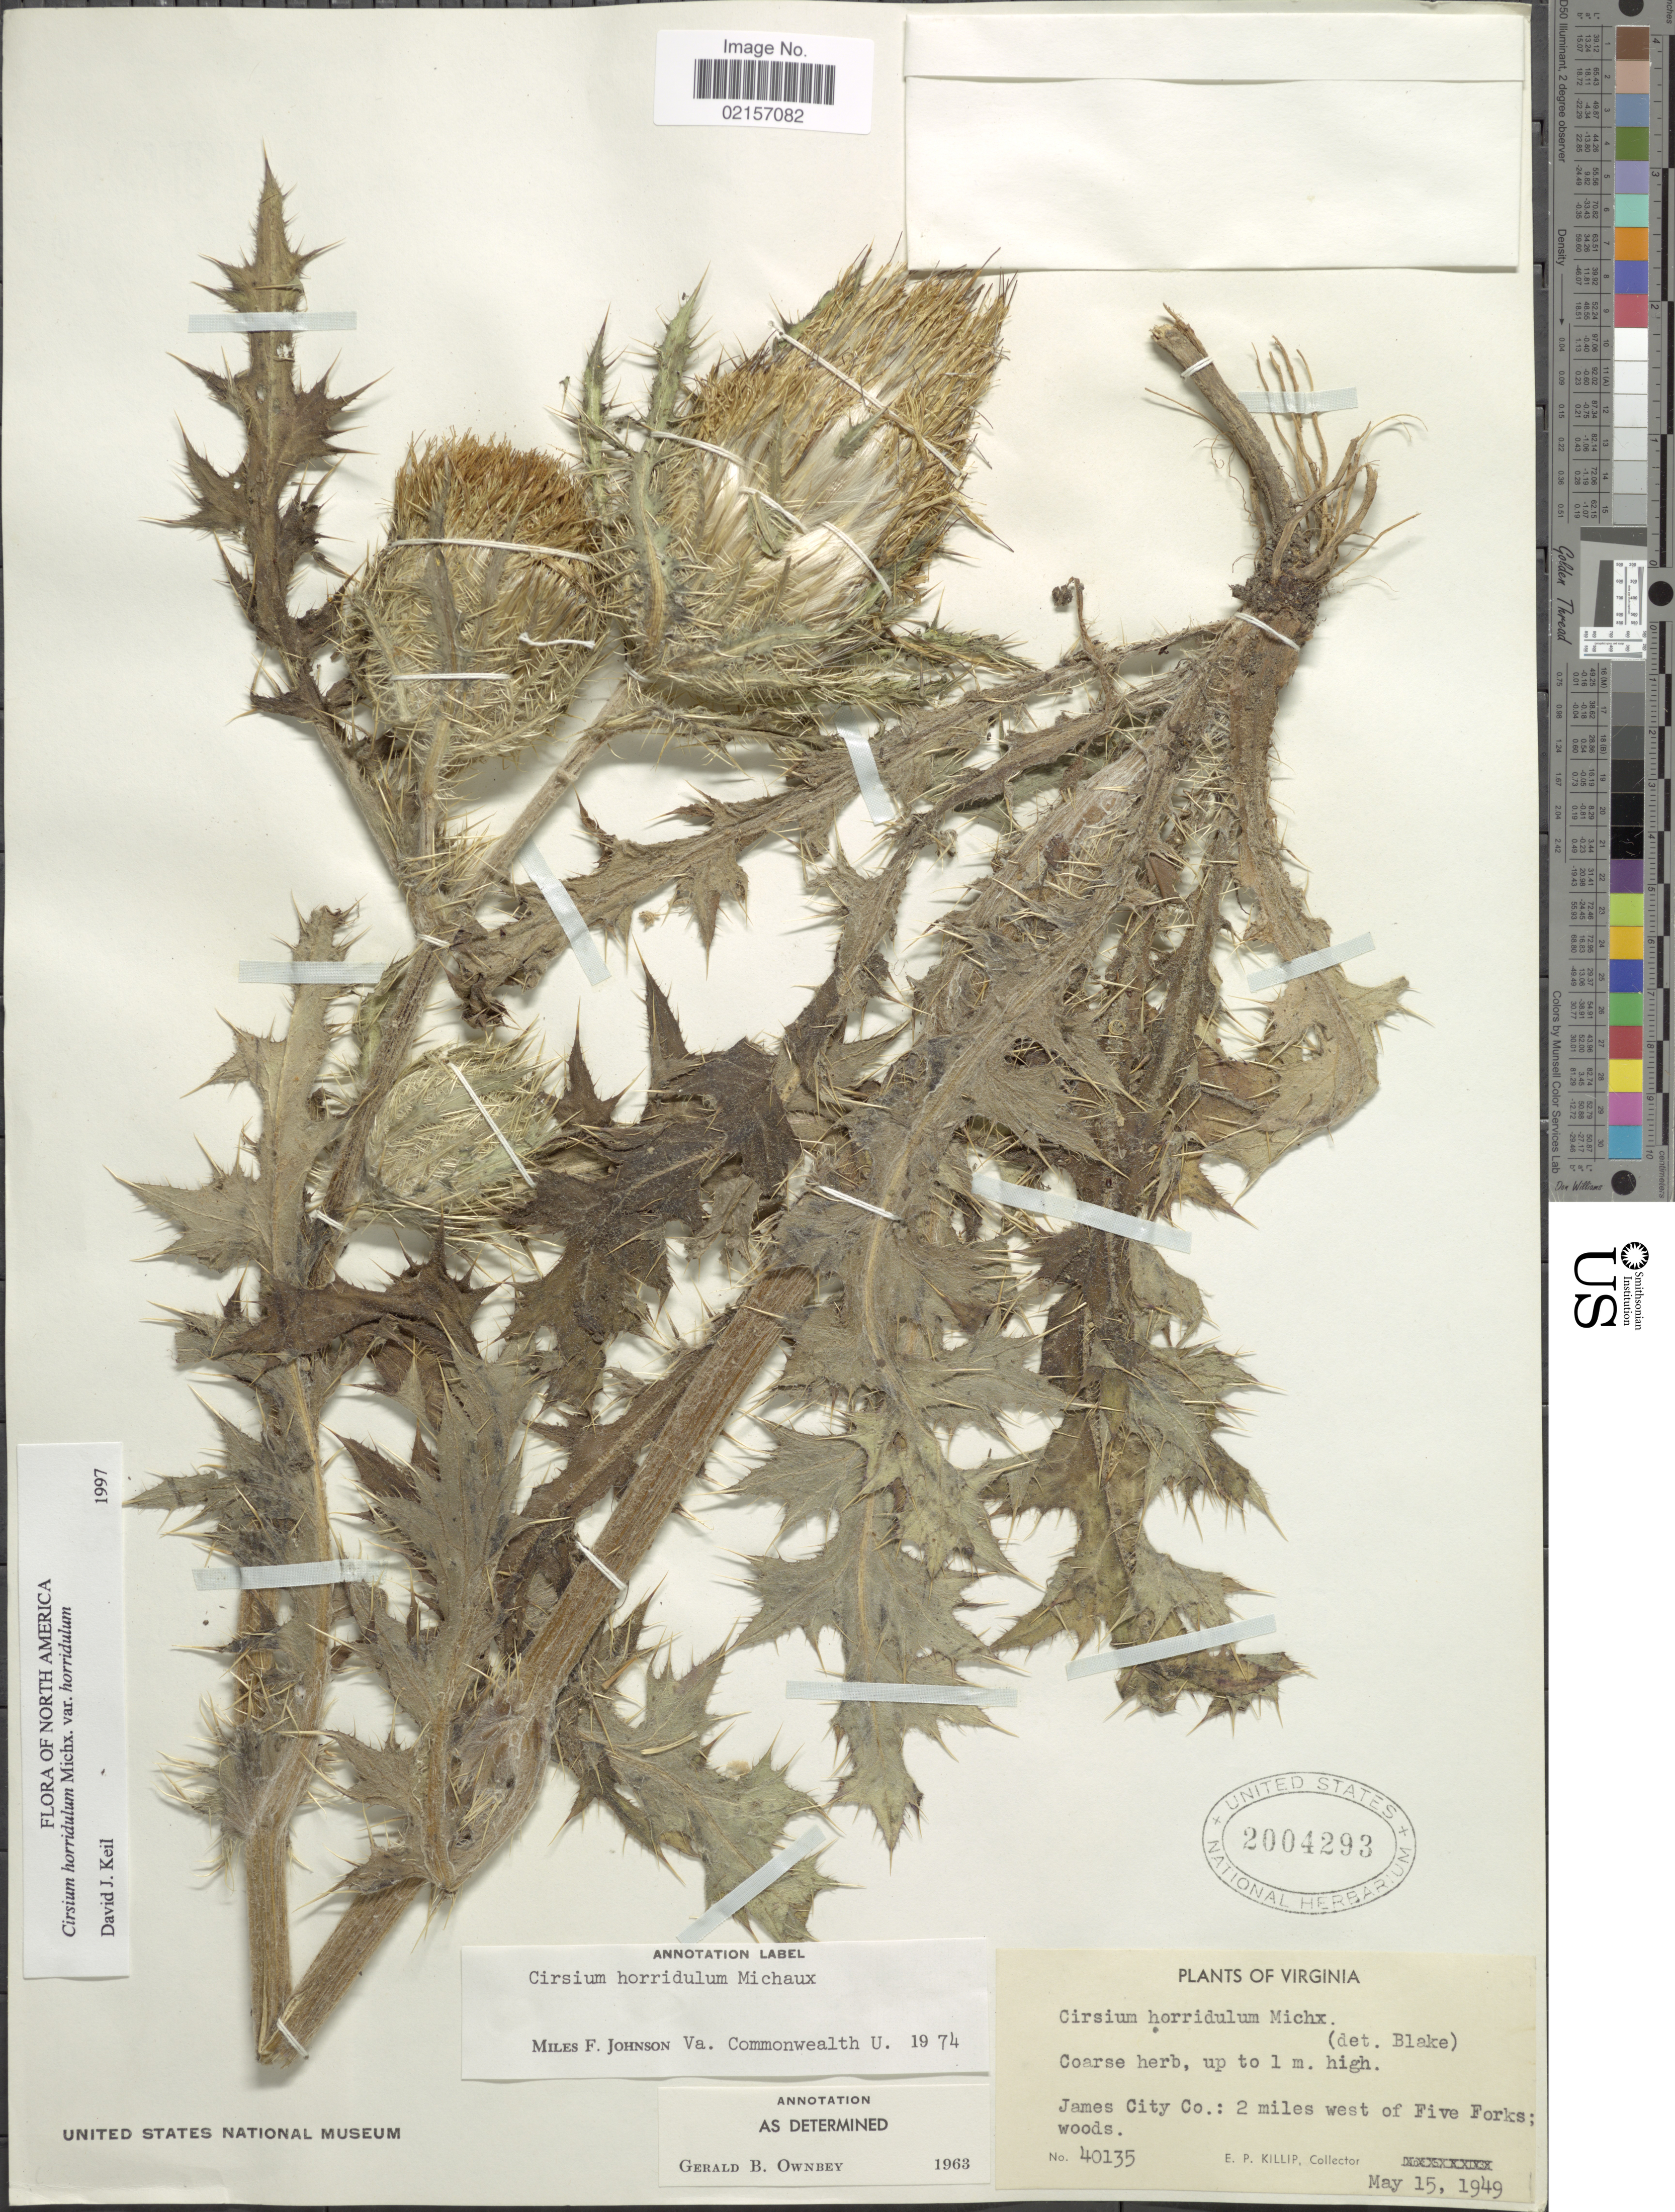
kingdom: Plantae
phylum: Tracheophyta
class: Magnoliopsida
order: Asterales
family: Asteraceae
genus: Cirsium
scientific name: Cirsium horridulum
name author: Michx.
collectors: E. P. Killip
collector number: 40135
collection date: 1949-05-15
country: United States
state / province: Virginia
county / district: James City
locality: James City Co. 2 miles west of Five Forks, woods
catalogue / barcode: US 2004293